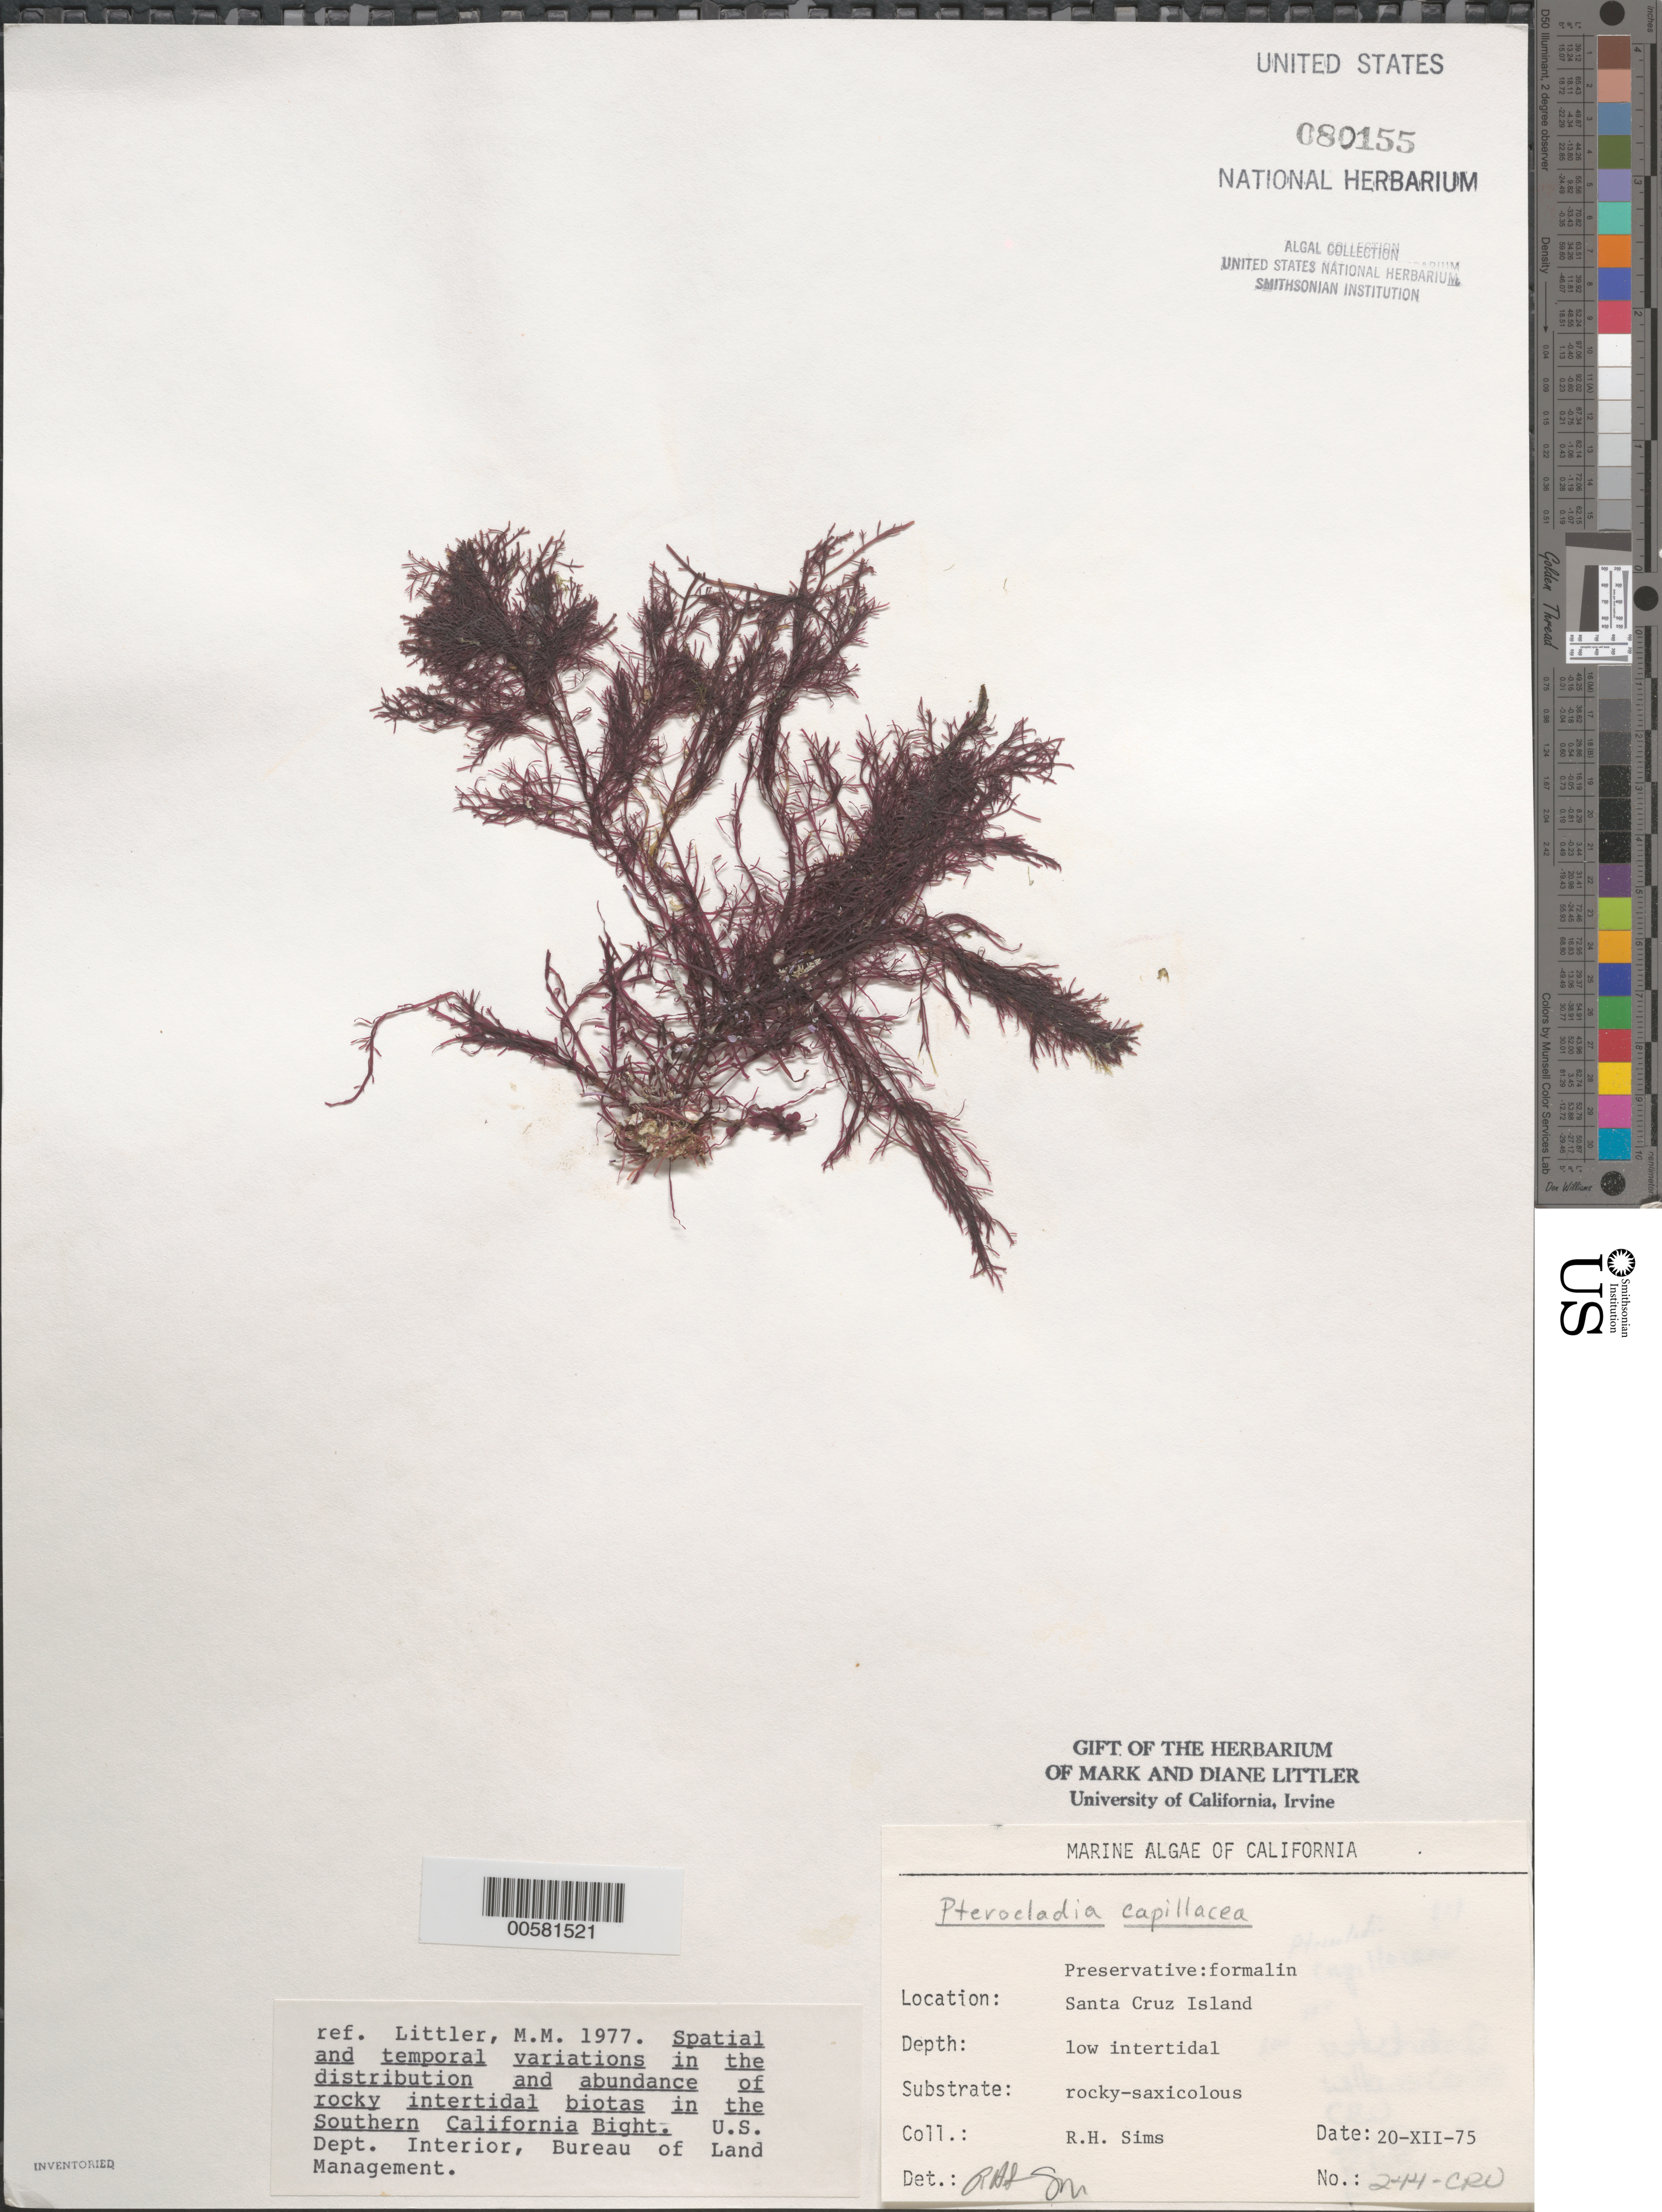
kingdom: Plantae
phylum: Rhodophyta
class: Florideophyceae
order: Gelidiales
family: Pterocladiaceae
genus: Pterocladiella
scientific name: Pterocladiella capillacea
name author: (S.G. Gmel.) Santelices & Hommers.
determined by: Algae name updating Project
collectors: R. H. Sims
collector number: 244-cru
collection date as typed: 20 Dec 1975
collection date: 1975-12-20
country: United States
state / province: California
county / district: Santa Barbara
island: Santa Cruz Island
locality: Willows Anchorage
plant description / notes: BLM-SOCALBIGHT Rocky Intertidal Survey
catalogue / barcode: US 80155